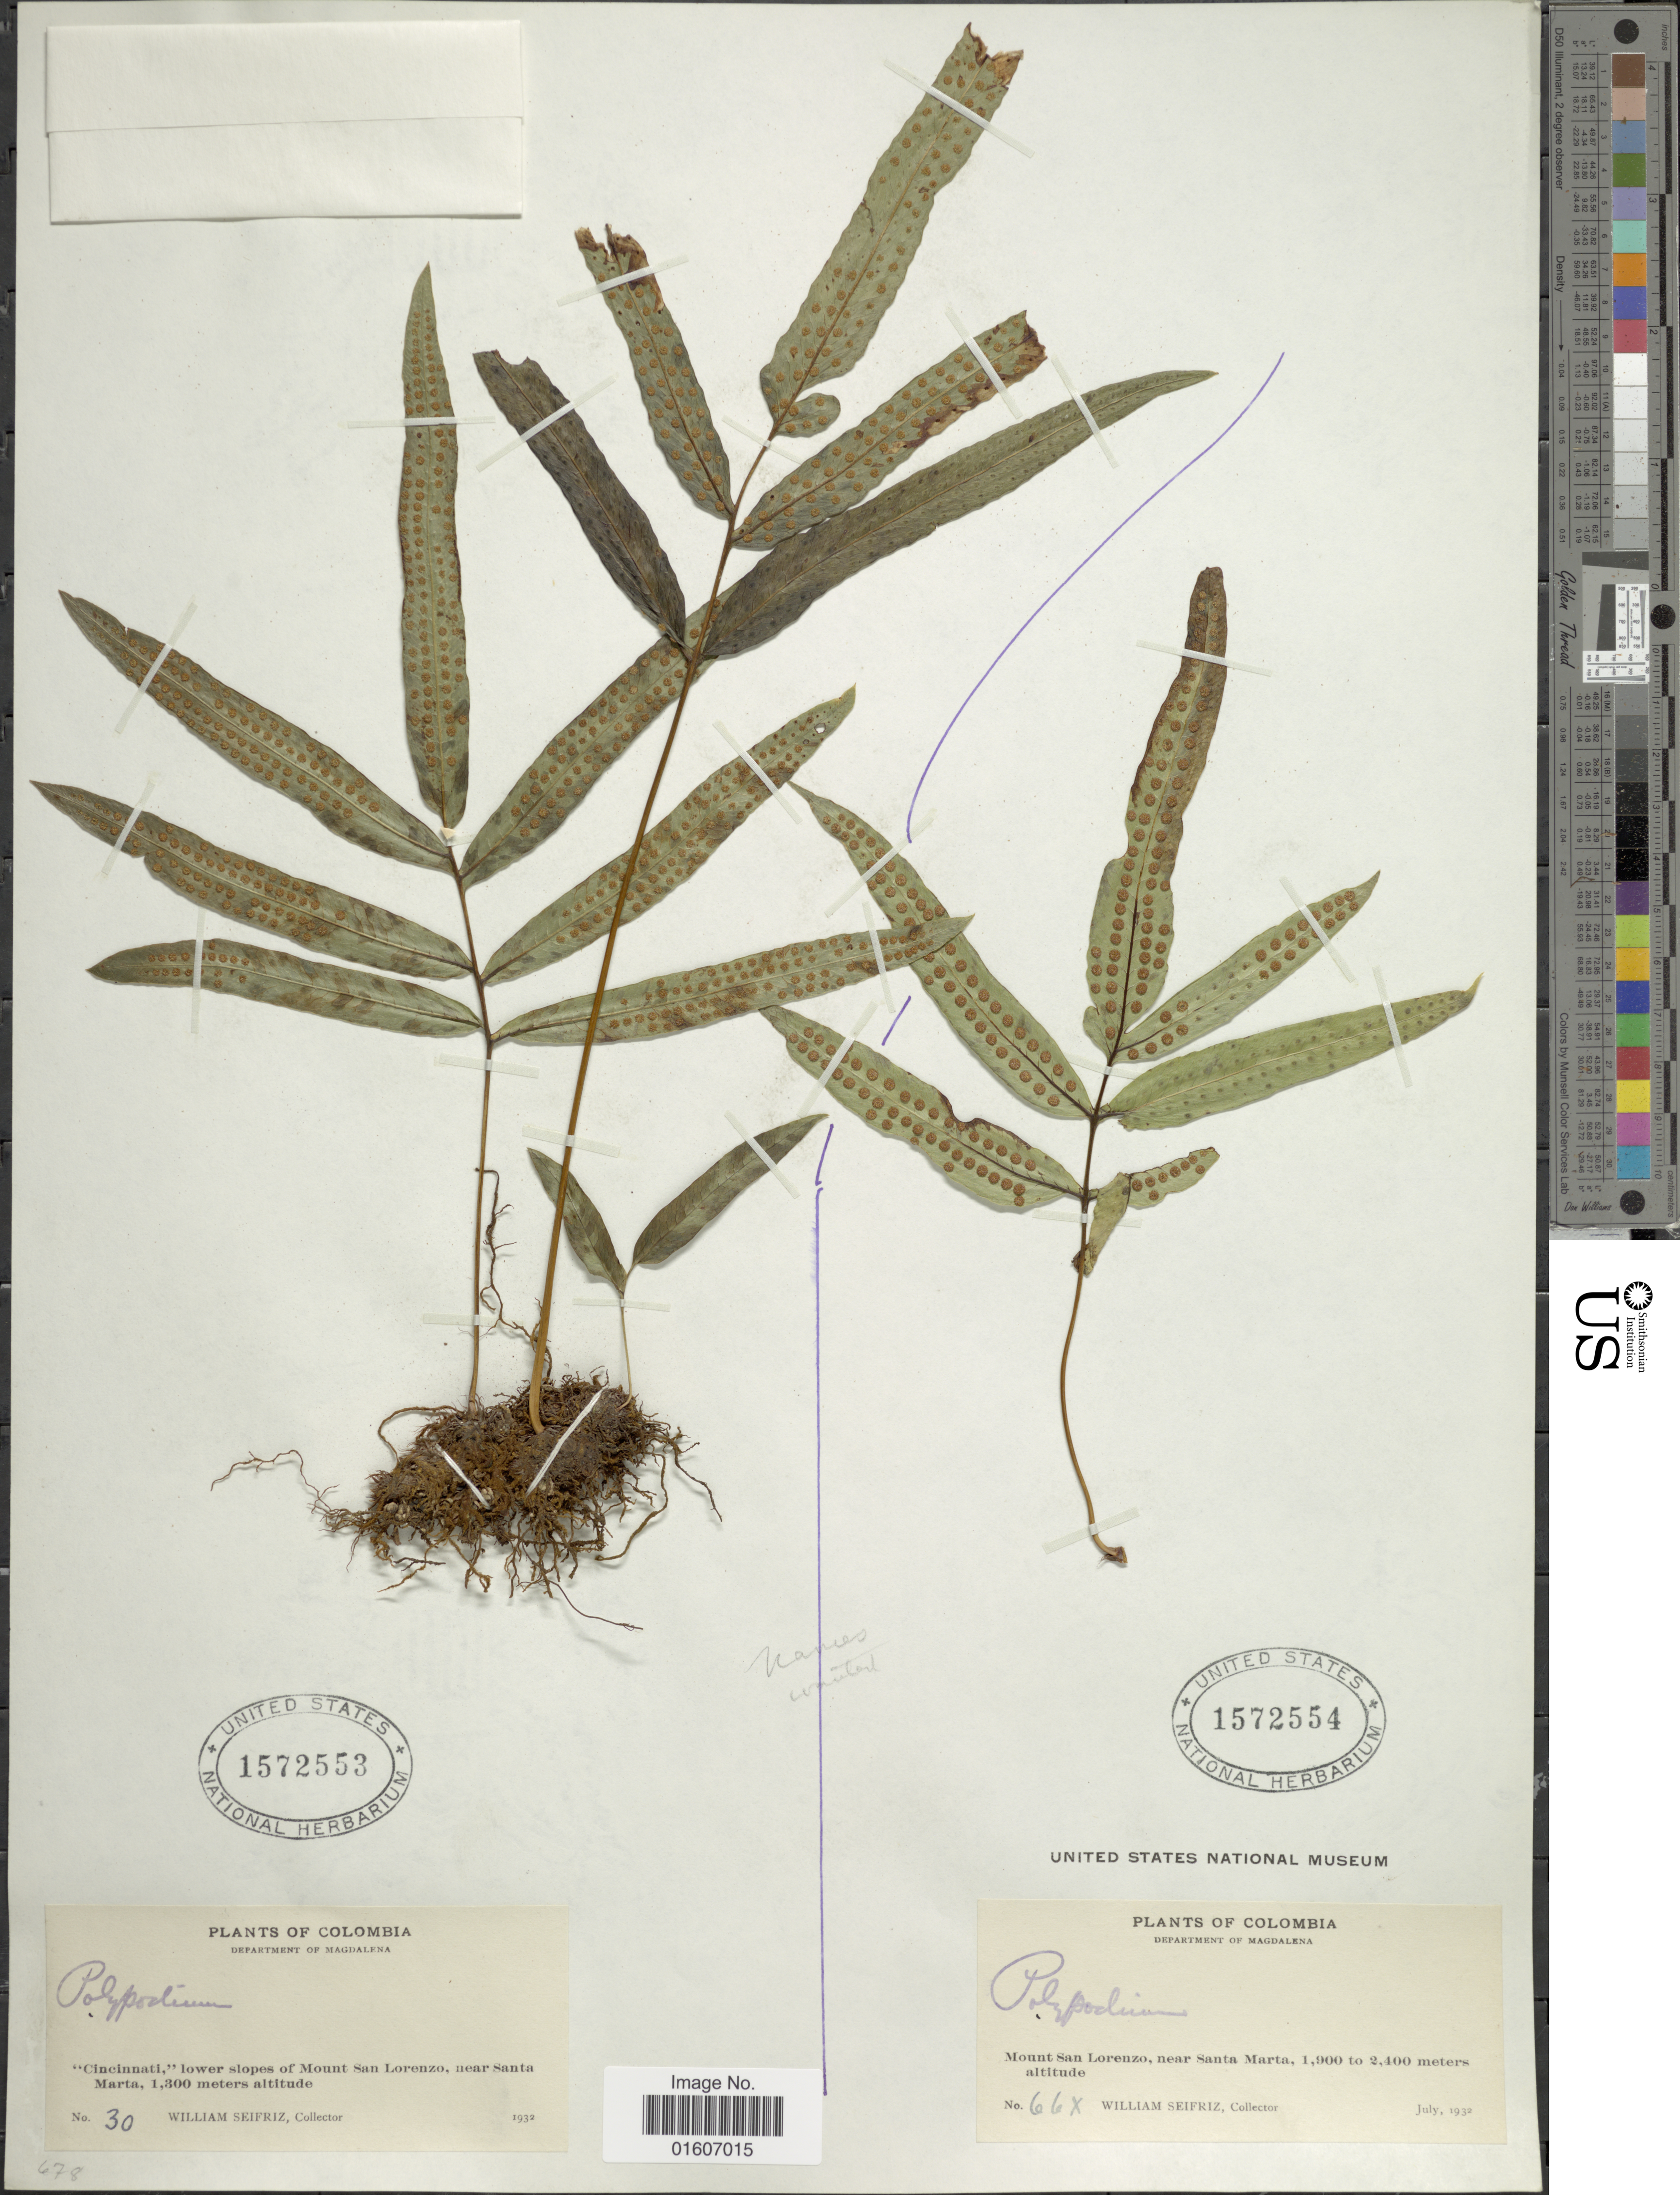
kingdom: Plantae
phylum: Tracheophyta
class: Polypodiopsida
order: Polypodiales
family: Polypodiaceae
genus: Serpocaulon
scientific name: Serpocaulon triseriale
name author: (Sw.) A.R. Sm.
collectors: W. Seifriz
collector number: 30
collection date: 1932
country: Colombia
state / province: Magdalena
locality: Department of Magdalena, 'Cincinnati,' lower slopes of Mount San Lorenzo, near Santa Marta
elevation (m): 1300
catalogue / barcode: US 1572553